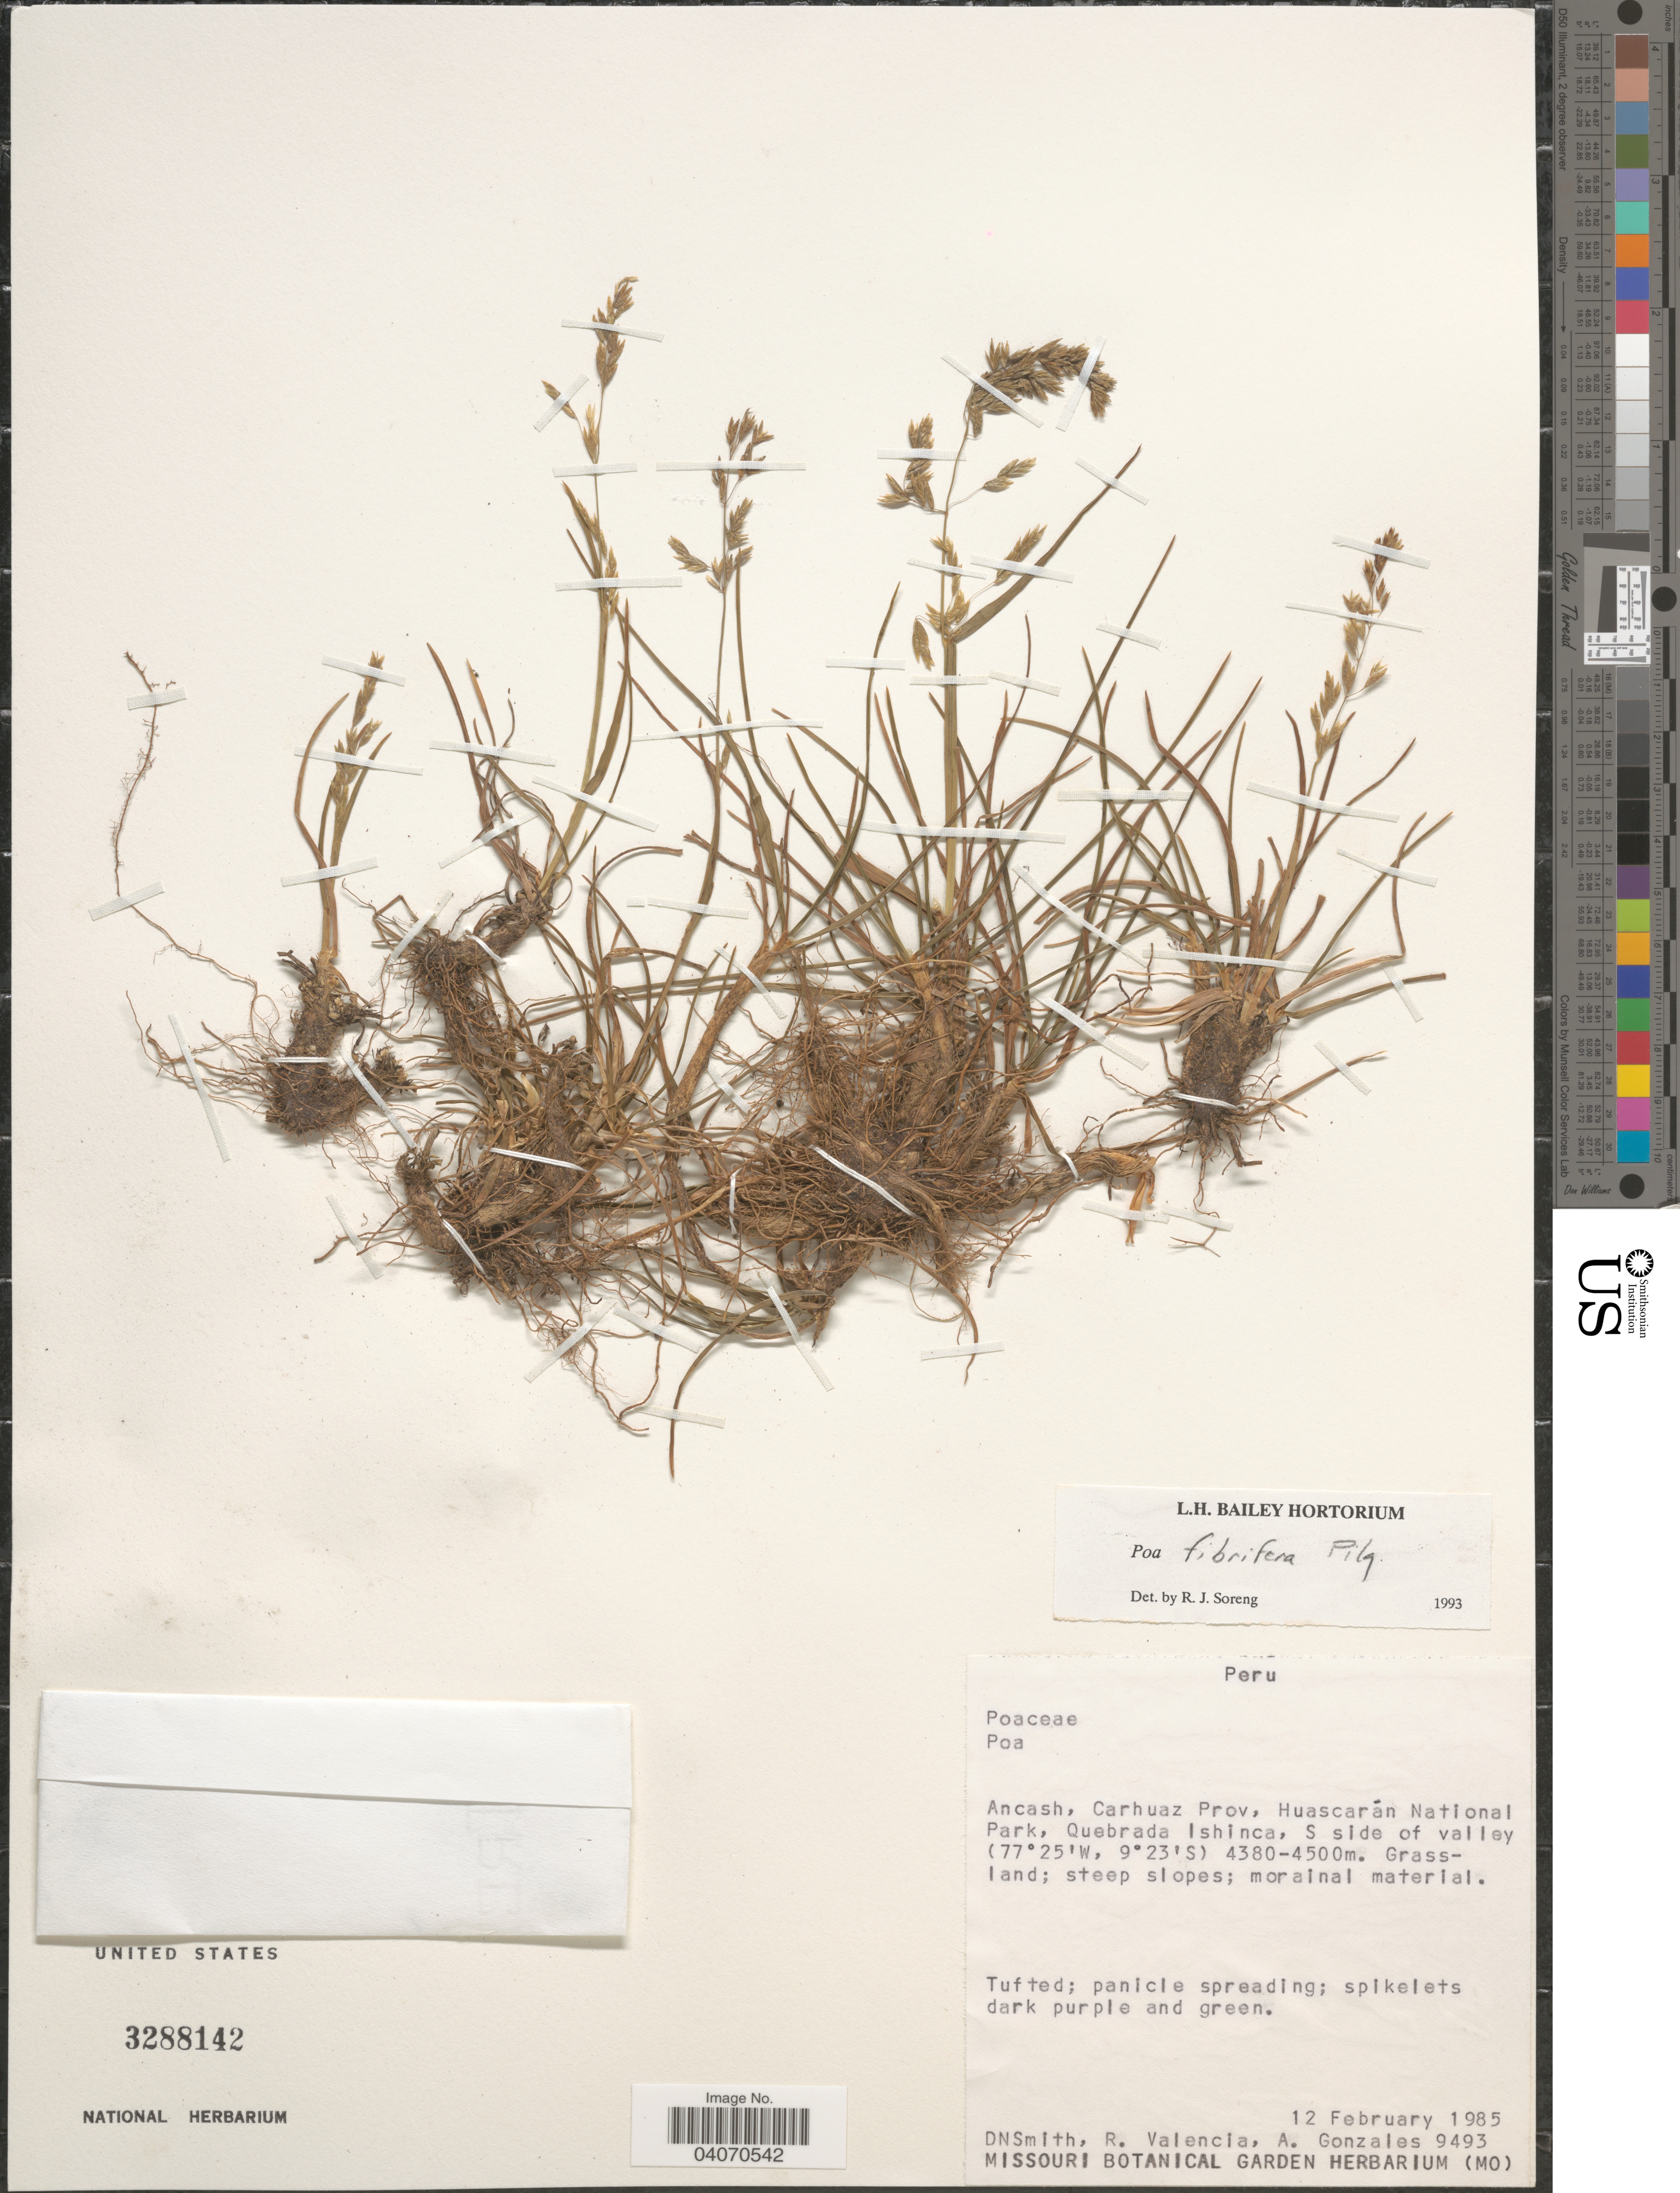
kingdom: Plantae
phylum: Tracheophyta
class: Liliopsida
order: Poales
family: Poaceae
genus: Poa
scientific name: Poa fibrifera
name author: Pilg.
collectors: D. Smith, R. Valencia & A. Gonzáles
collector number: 9493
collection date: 1985-02-12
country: Peru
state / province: Ancash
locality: Carhuaz Prov, Huascarán National Park, Quebrada Ishinca, S side of valley.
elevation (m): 4380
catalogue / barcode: US 3288142